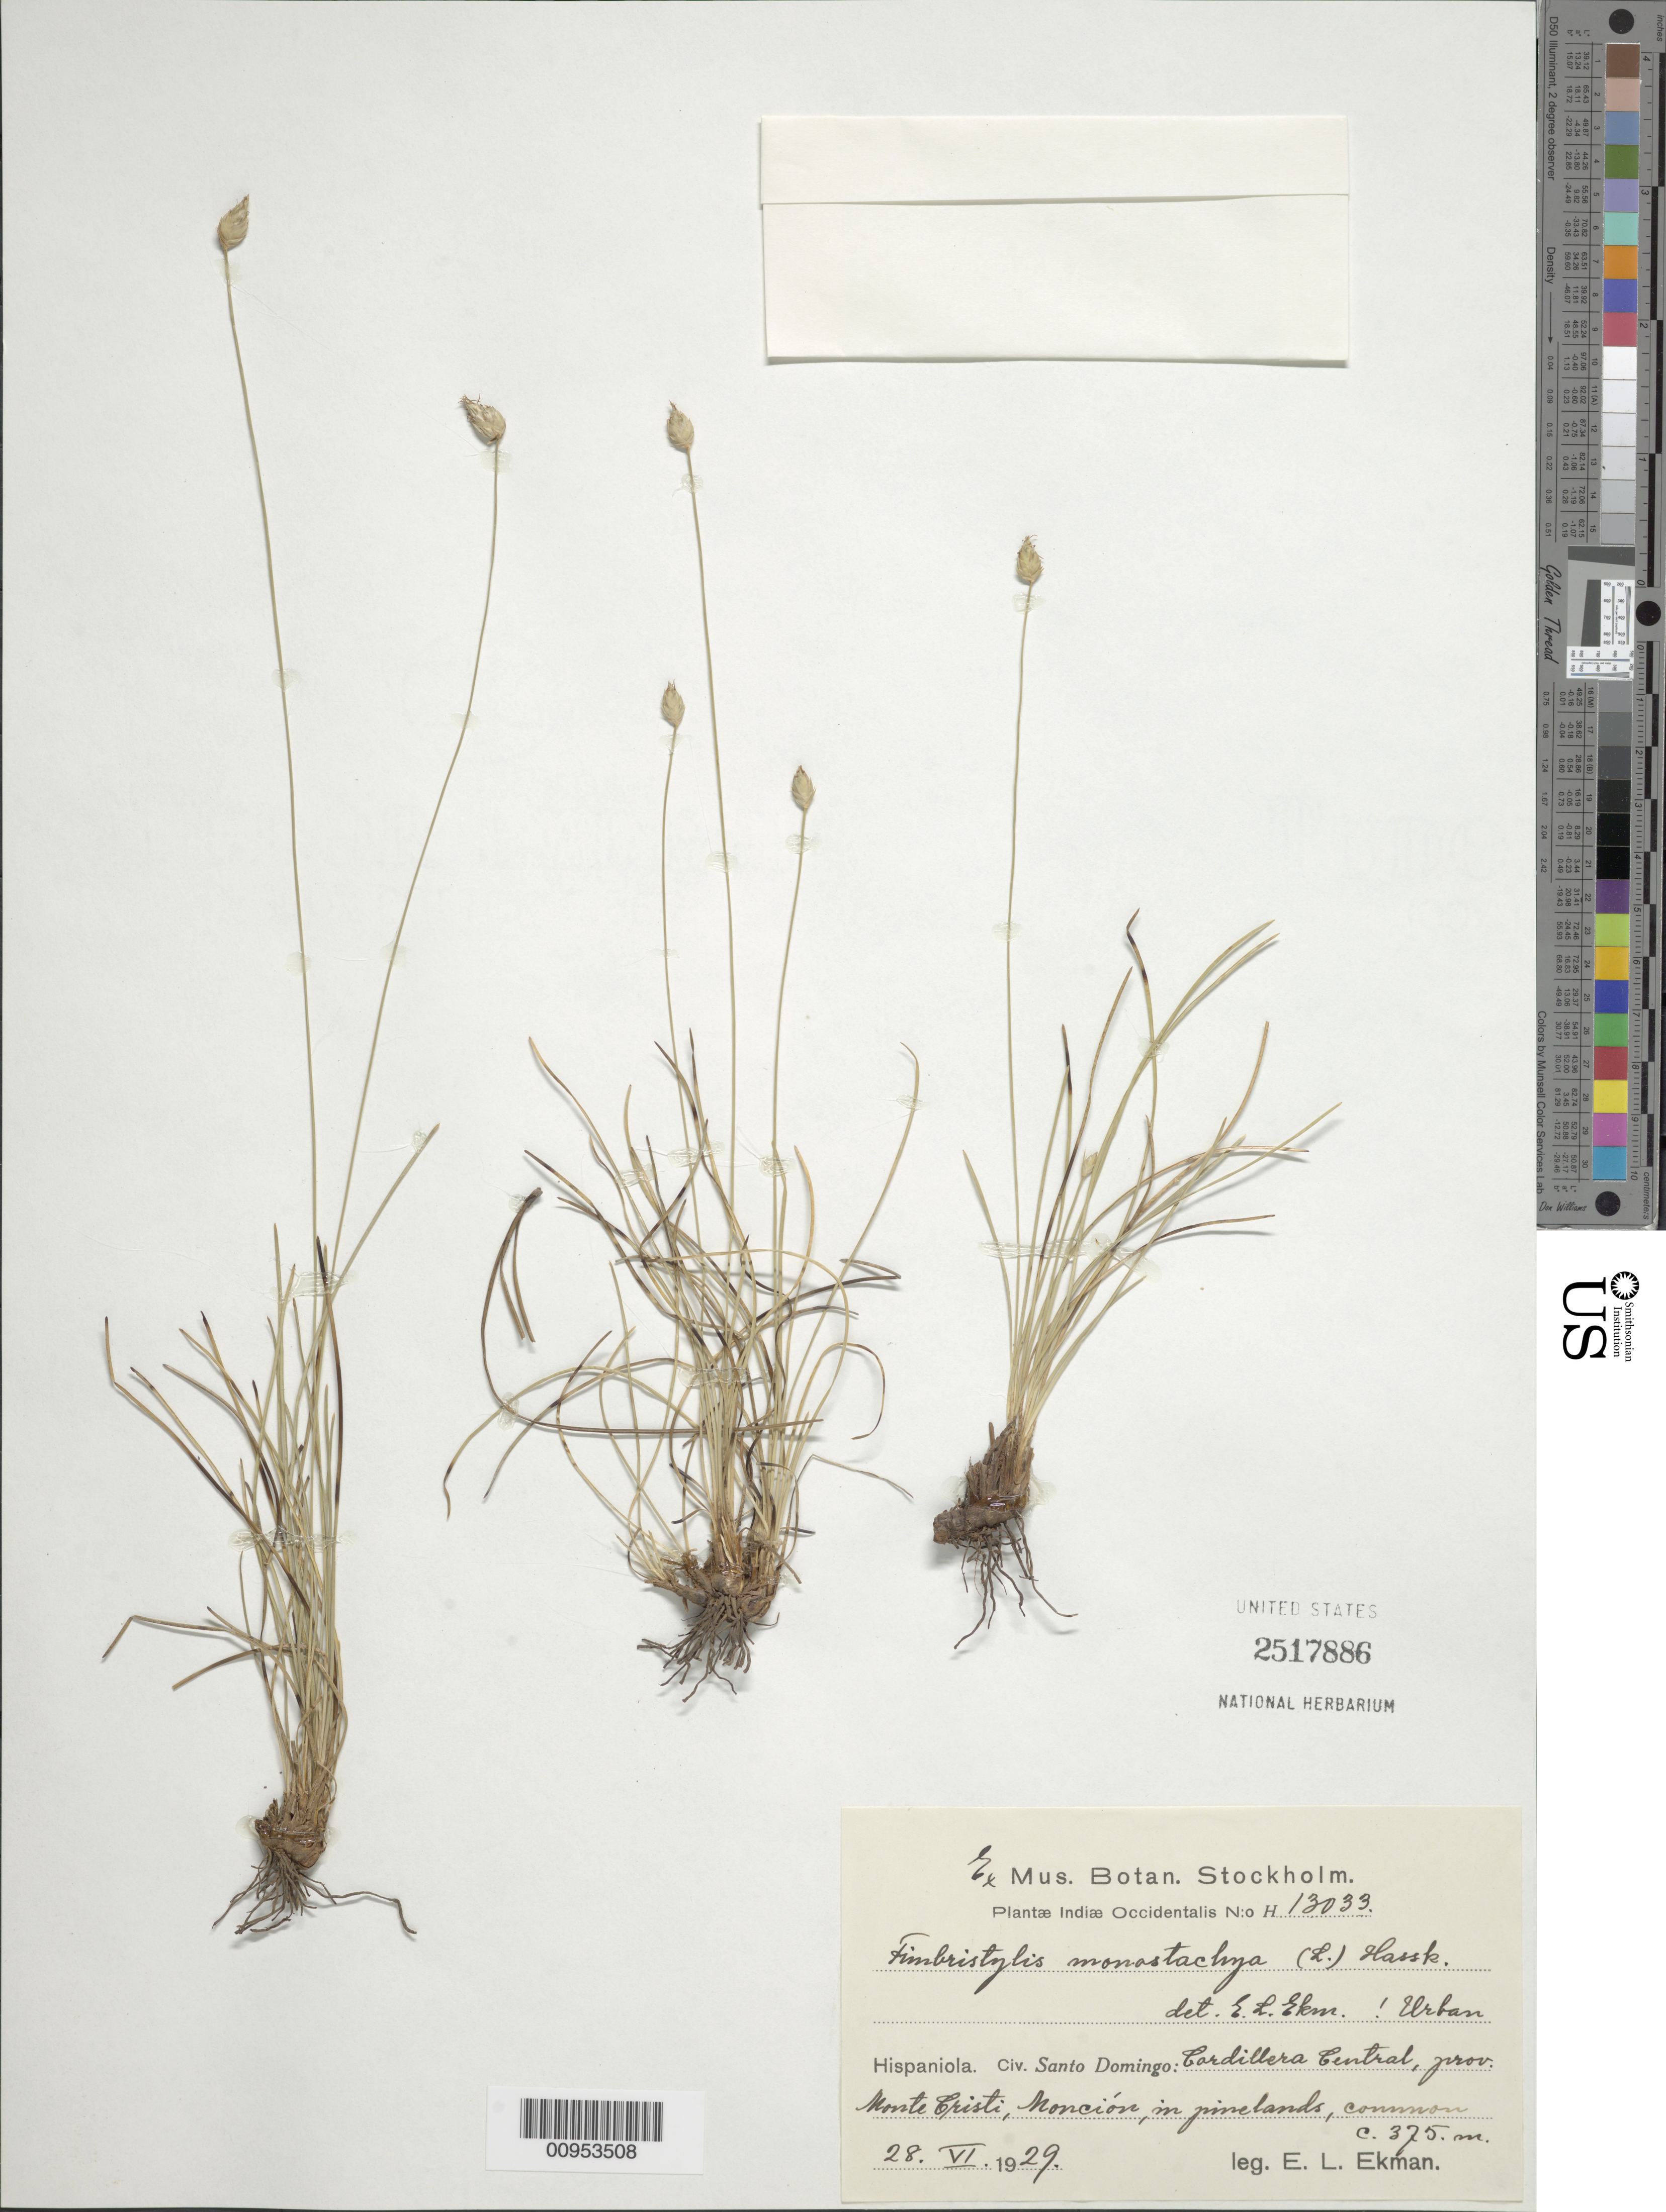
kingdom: Plantae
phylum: Tracheophyta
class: Liliopsida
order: Poales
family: Cyperaceae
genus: Abildgaardia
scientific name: Abildgaardia ovata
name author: (Burm. f.) Kral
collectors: E. L. Ekman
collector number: H 13033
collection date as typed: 28 Jun 1929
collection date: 1929-06-28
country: Dominican Republic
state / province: Monte Cristi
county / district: Monción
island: Hispaniola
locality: Cordillera Central, pinelands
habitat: In pinelands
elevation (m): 375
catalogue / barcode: US 2157886